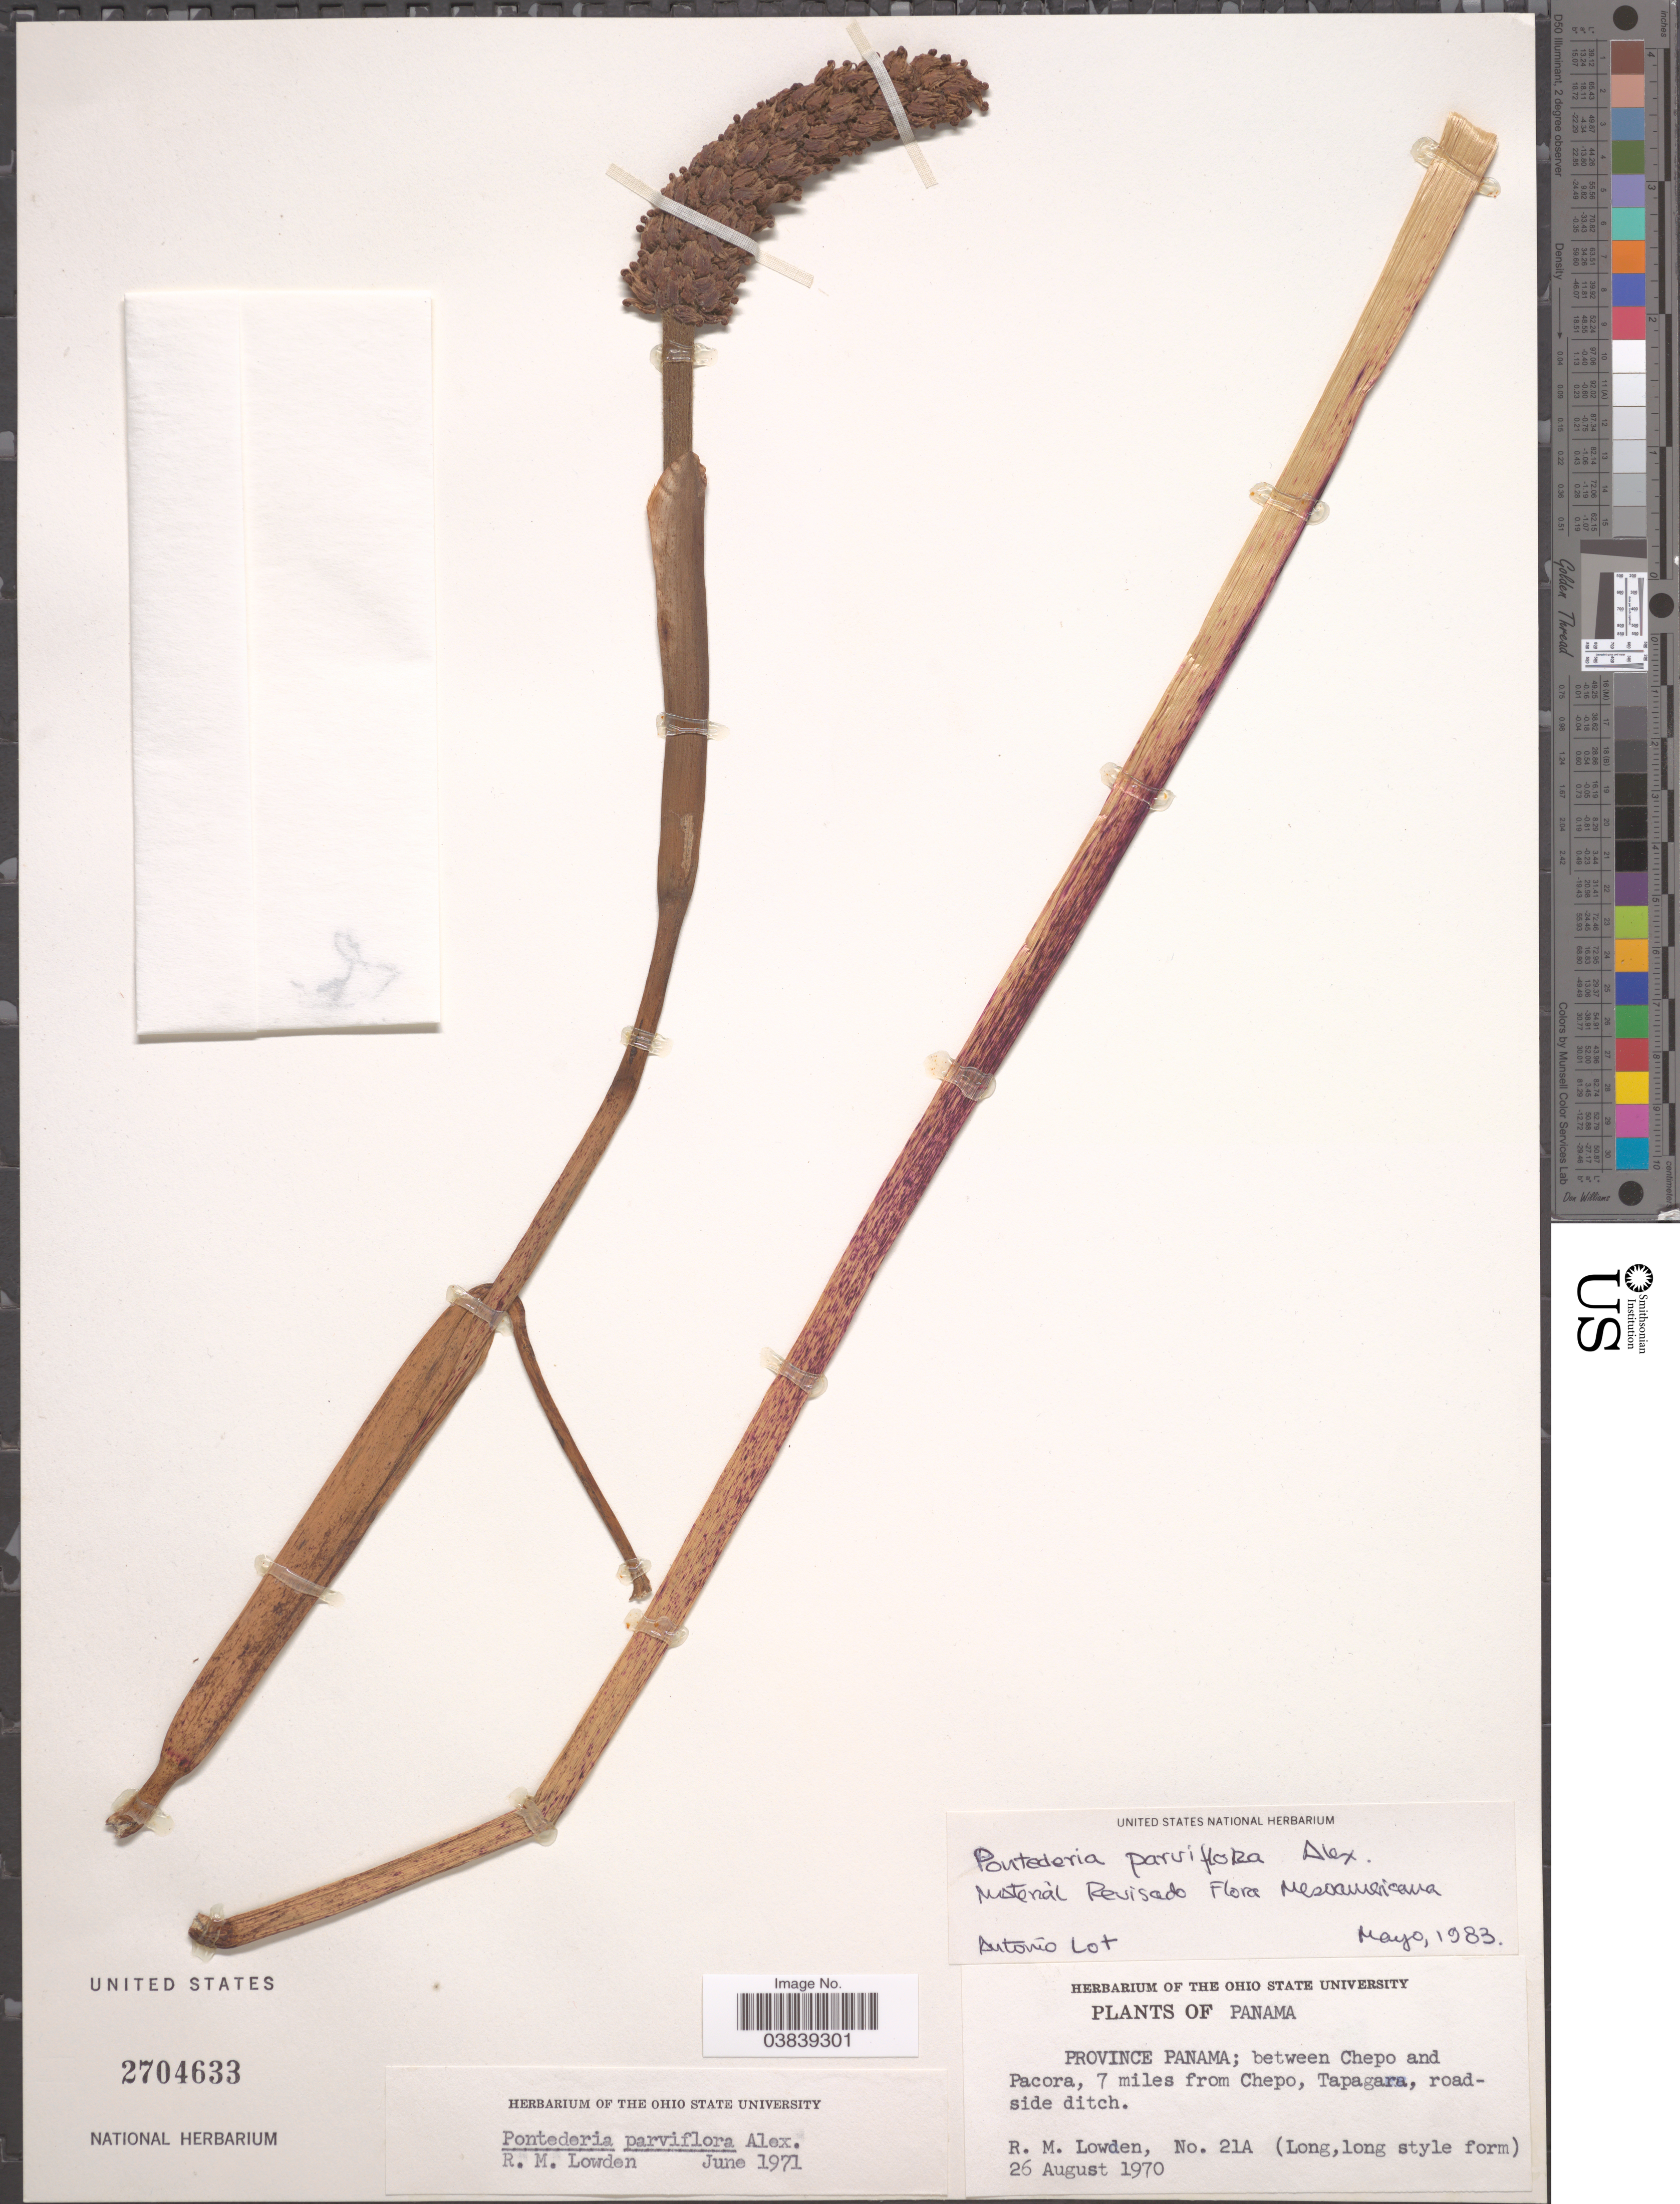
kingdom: Plantae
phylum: Tracheophyta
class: Liliopsida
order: Commelinales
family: Pontederiaceae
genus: Pontederia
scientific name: Pontederia parviflora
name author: Alexander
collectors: R. Lowden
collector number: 21A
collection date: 1970-08-26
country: Panama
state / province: Panamá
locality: Between Chepo and Pacora, 7 miles from Chepo, Tapagara, roadside ditch.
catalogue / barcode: US 2704633